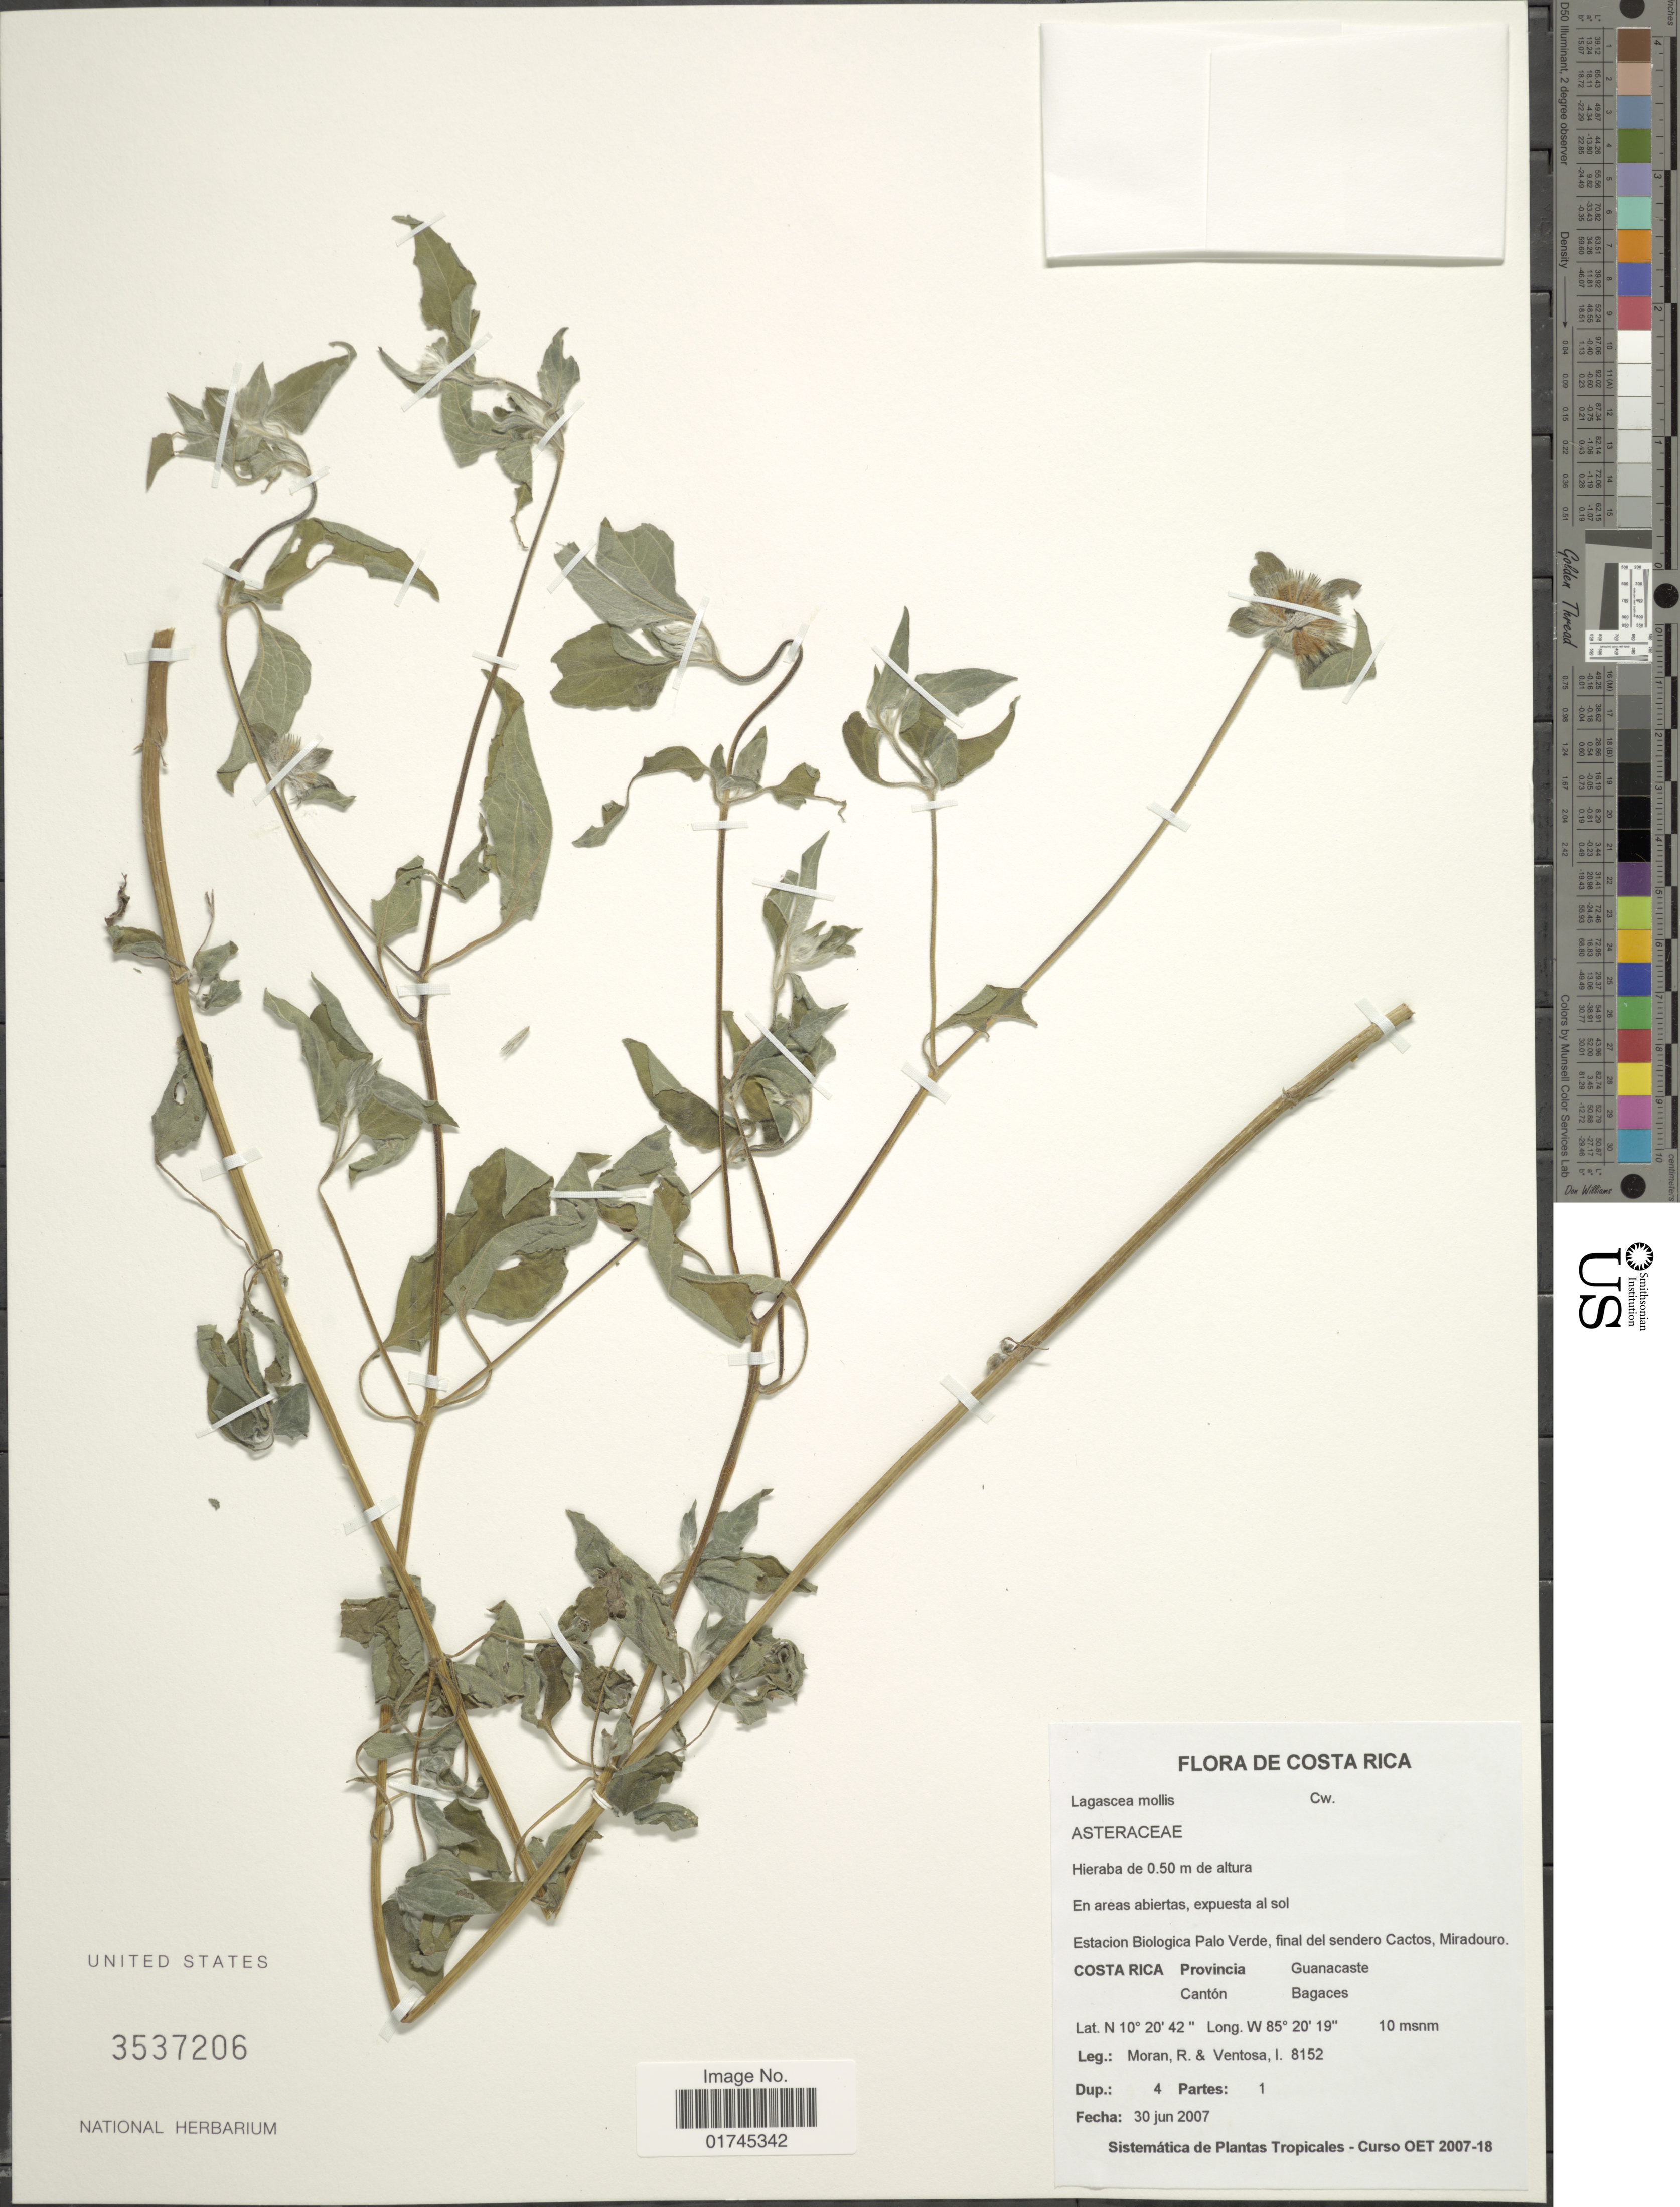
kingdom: Plantae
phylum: Tracheophyta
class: Magnoliopsida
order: Asterales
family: Asteraceae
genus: Lagascea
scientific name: Lagascea mollis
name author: Cav.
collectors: R. Moran & I. Ventosa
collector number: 8152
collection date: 2007-06-30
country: Costa Rica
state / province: Guanacaste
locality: En areas abiertas, expuesta al sol, estacion Biologica Palo Verde, final del sendero Cactos, Miradouro, Cantón Bagaces.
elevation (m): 10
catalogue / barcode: US 3537206